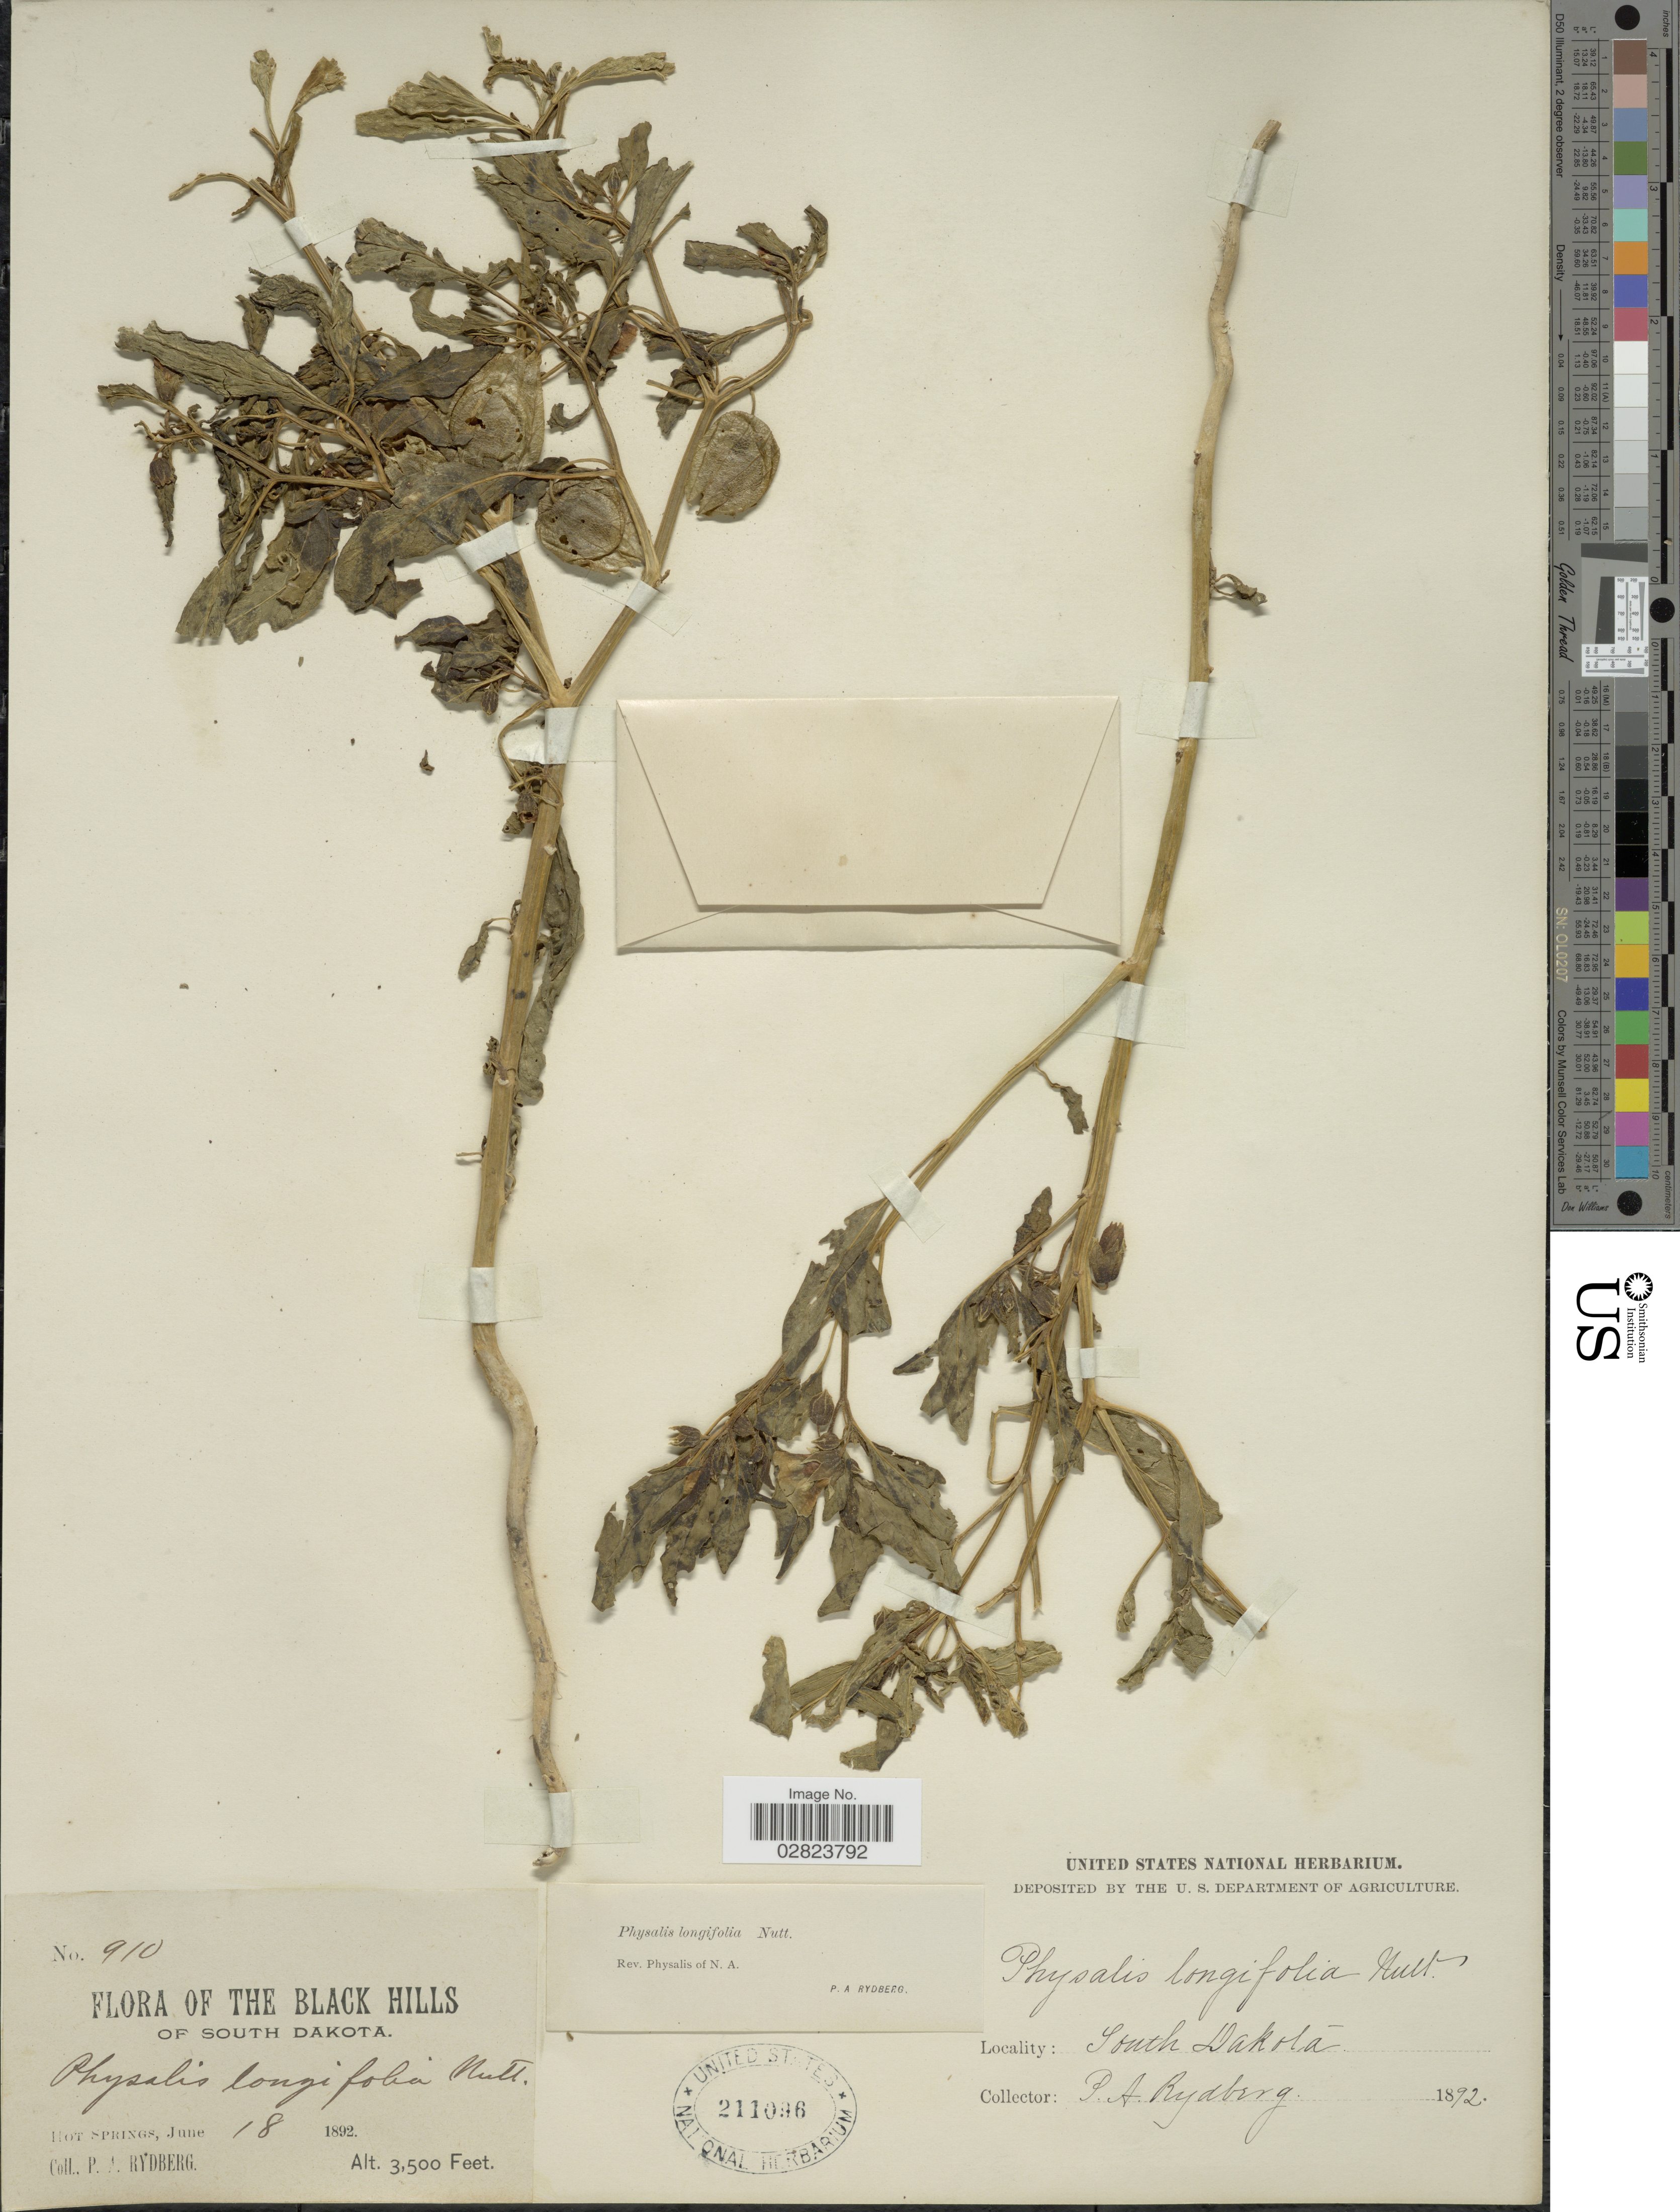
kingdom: Plantae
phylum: Tracheophyta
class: Magnoliopsida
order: Solanales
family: Solanaceae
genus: Physalis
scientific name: Physalis longifolia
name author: Nutt.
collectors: P. A. Rydberg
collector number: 910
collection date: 1892-06-18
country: United States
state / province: South Dakota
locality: The Black Hills of South Dakota. Hot Springs.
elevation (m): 1067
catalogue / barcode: US 211096